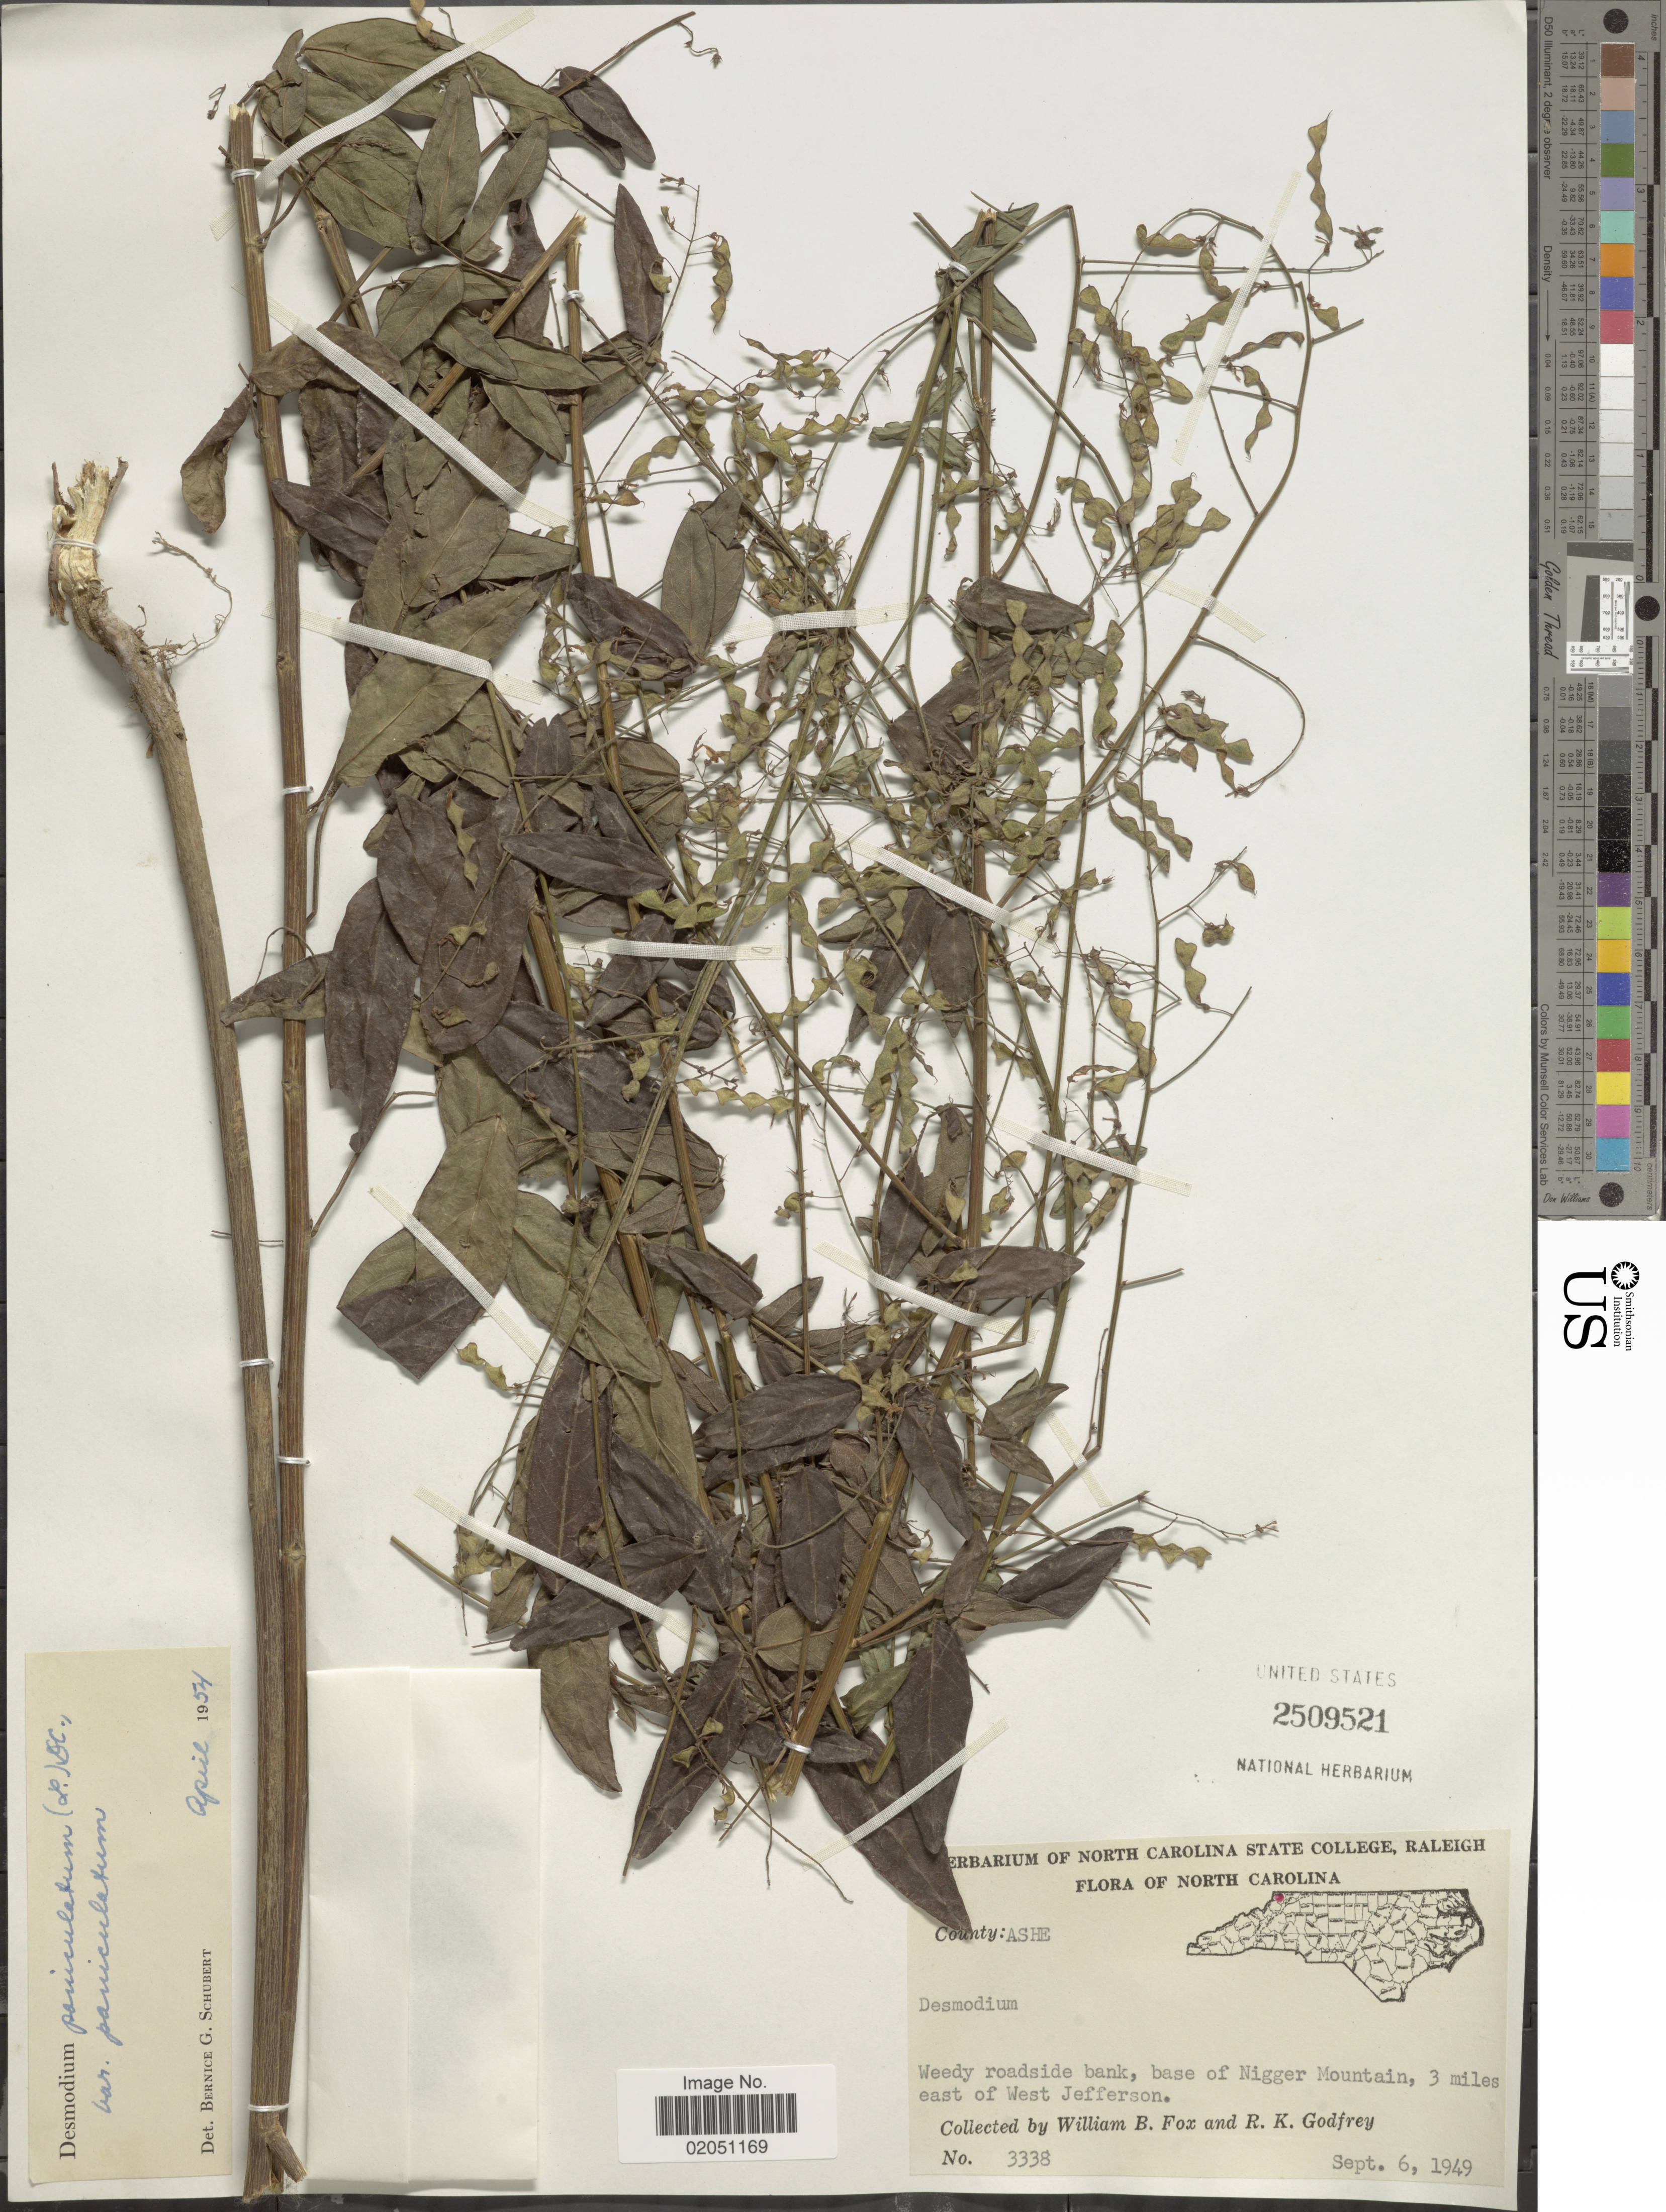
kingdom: Plantae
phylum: Tracheophyta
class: Magnoliopsida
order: Fabales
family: Fabaceae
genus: Desmodium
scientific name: Desmodium paniculatum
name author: (L.) DC.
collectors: W. B. Fox & R. K. Godfrey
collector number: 3338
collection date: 1949-09-06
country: United States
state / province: North Carolina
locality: County: Ashe, Weedy roadside bank, base of Nigger Mountain, 3 miles east of West Jefferson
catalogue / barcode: US 2509521